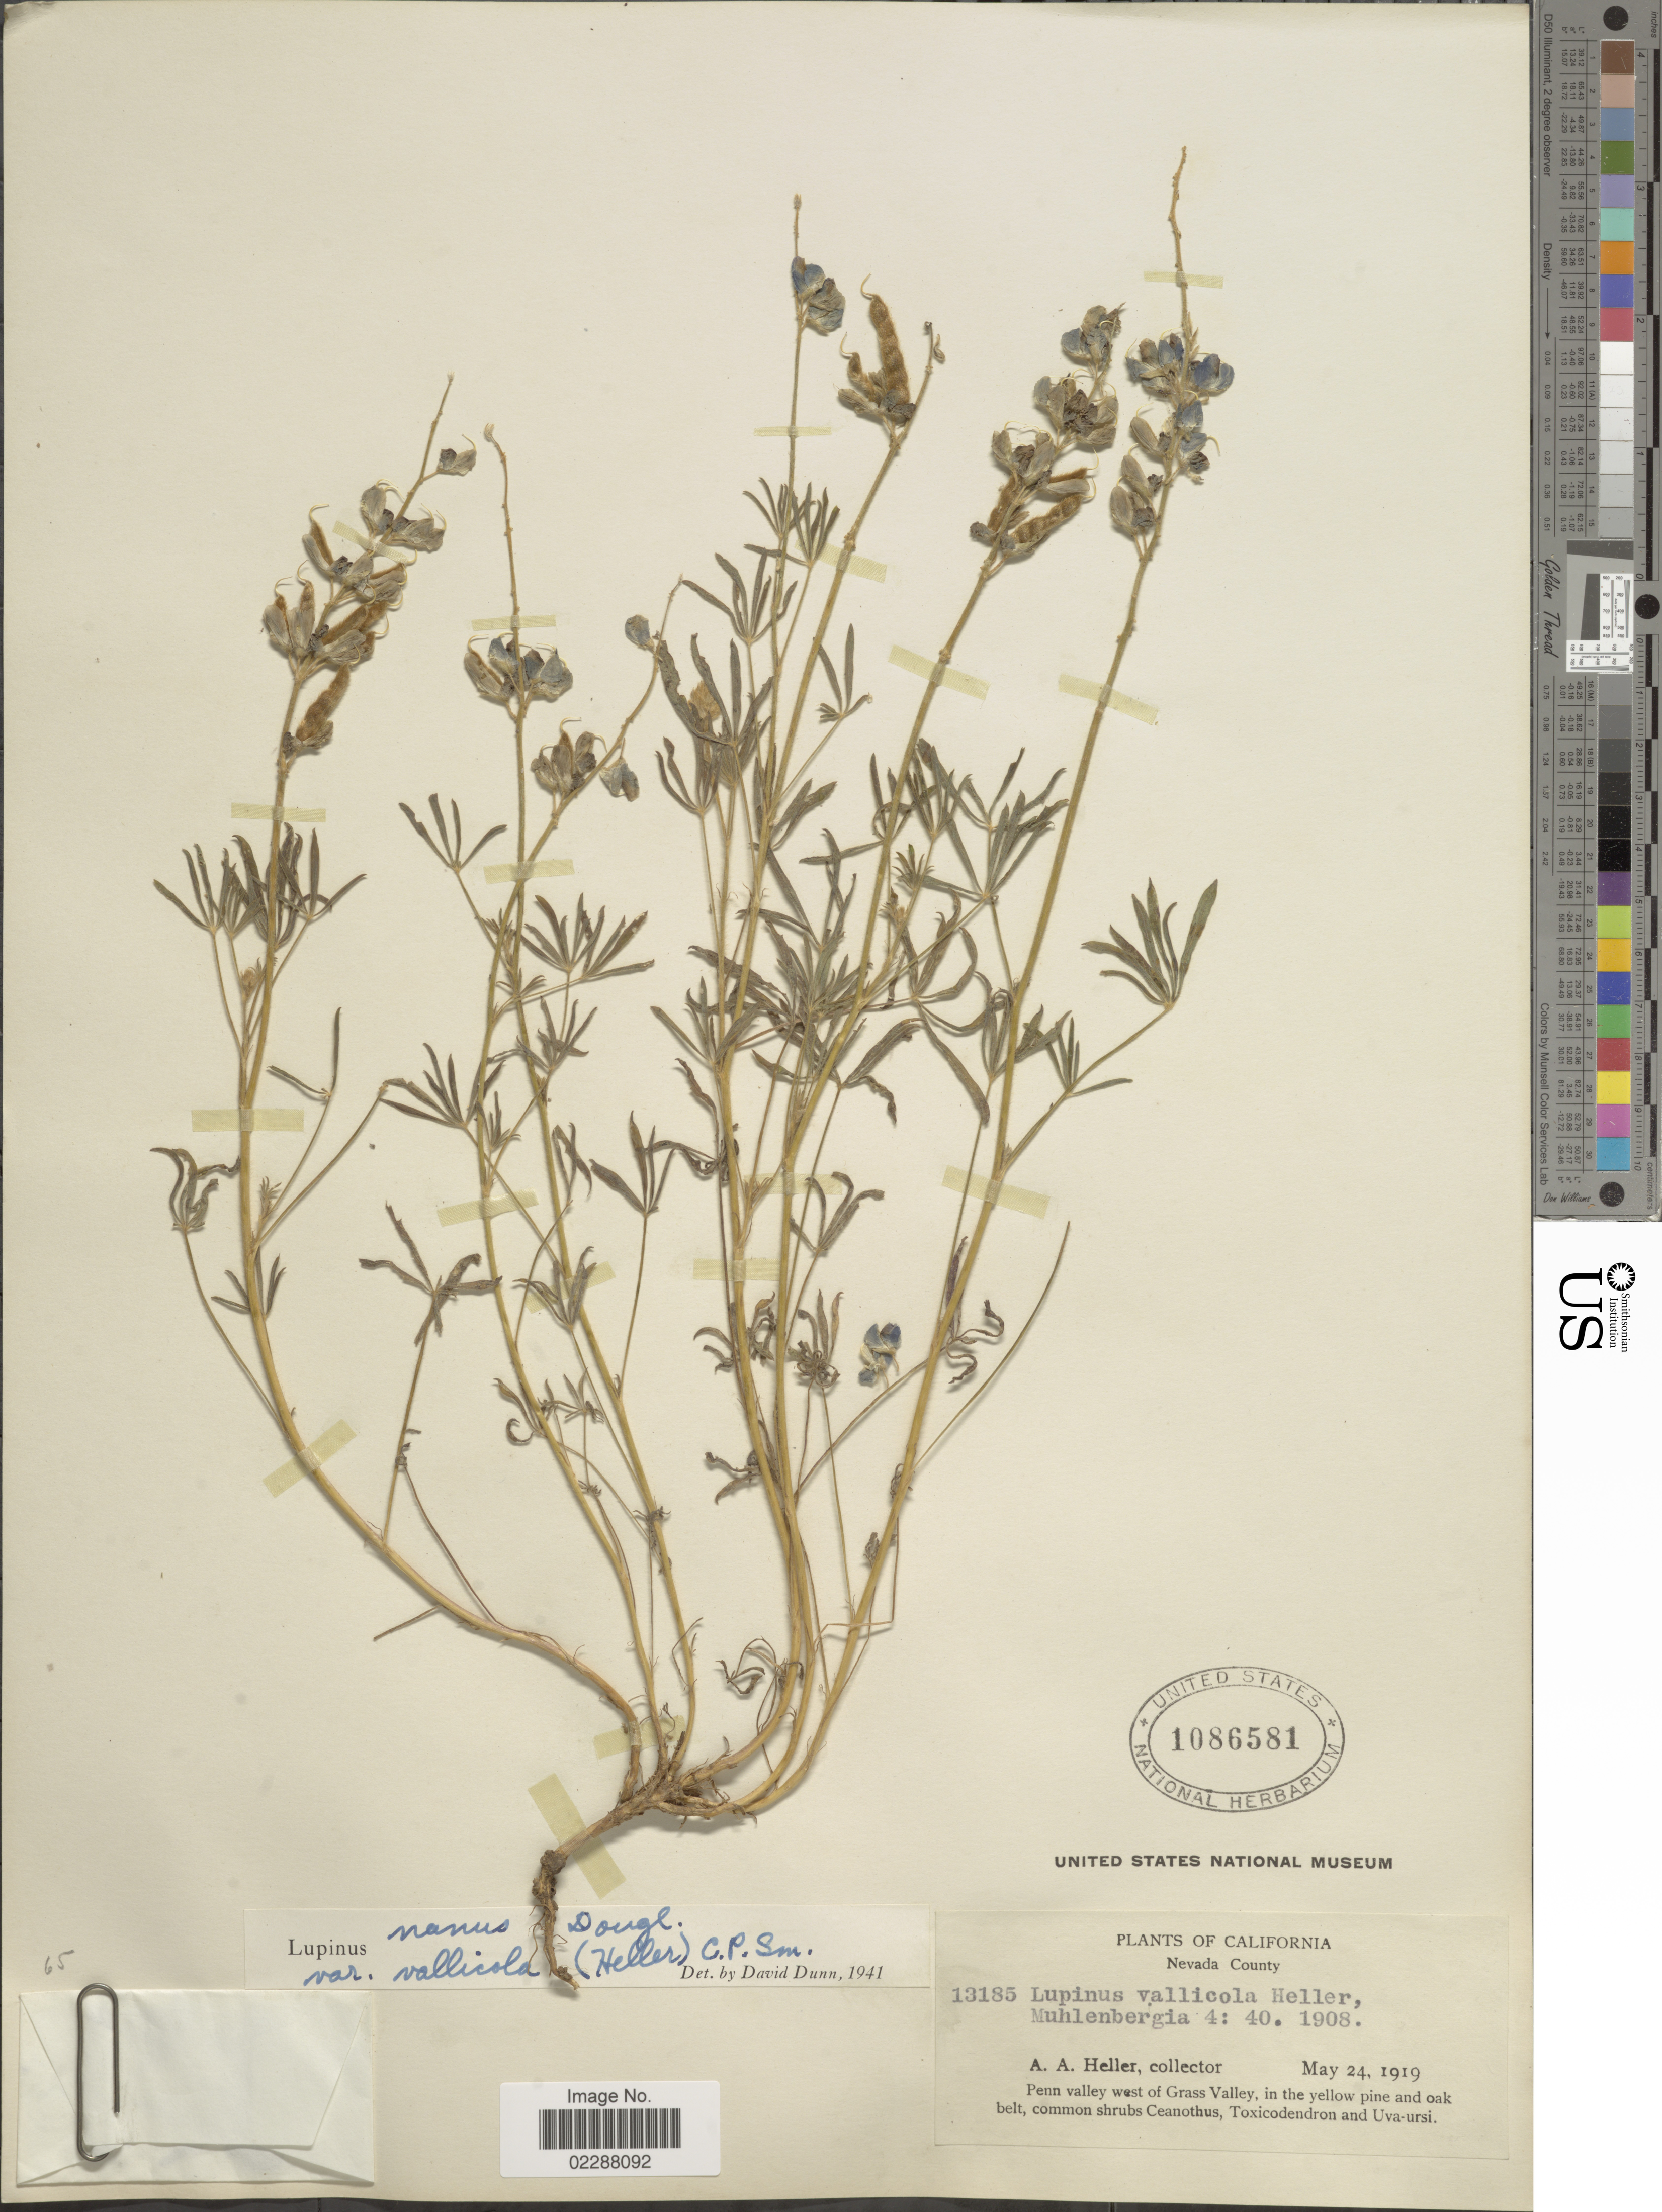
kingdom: Plantae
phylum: Tracheophyta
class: Magnoliopsida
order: Fabales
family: Fabaceae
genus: Lupinus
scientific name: Lupinus vallicola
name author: A. Heller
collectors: A. A. Heller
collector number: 13185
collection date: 1919-05-24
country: United States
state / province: California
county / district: Nevada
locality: Nevada County, Penn valley west of Grass Valley, in the yellow pine and oak belt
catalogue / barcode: US 1086581